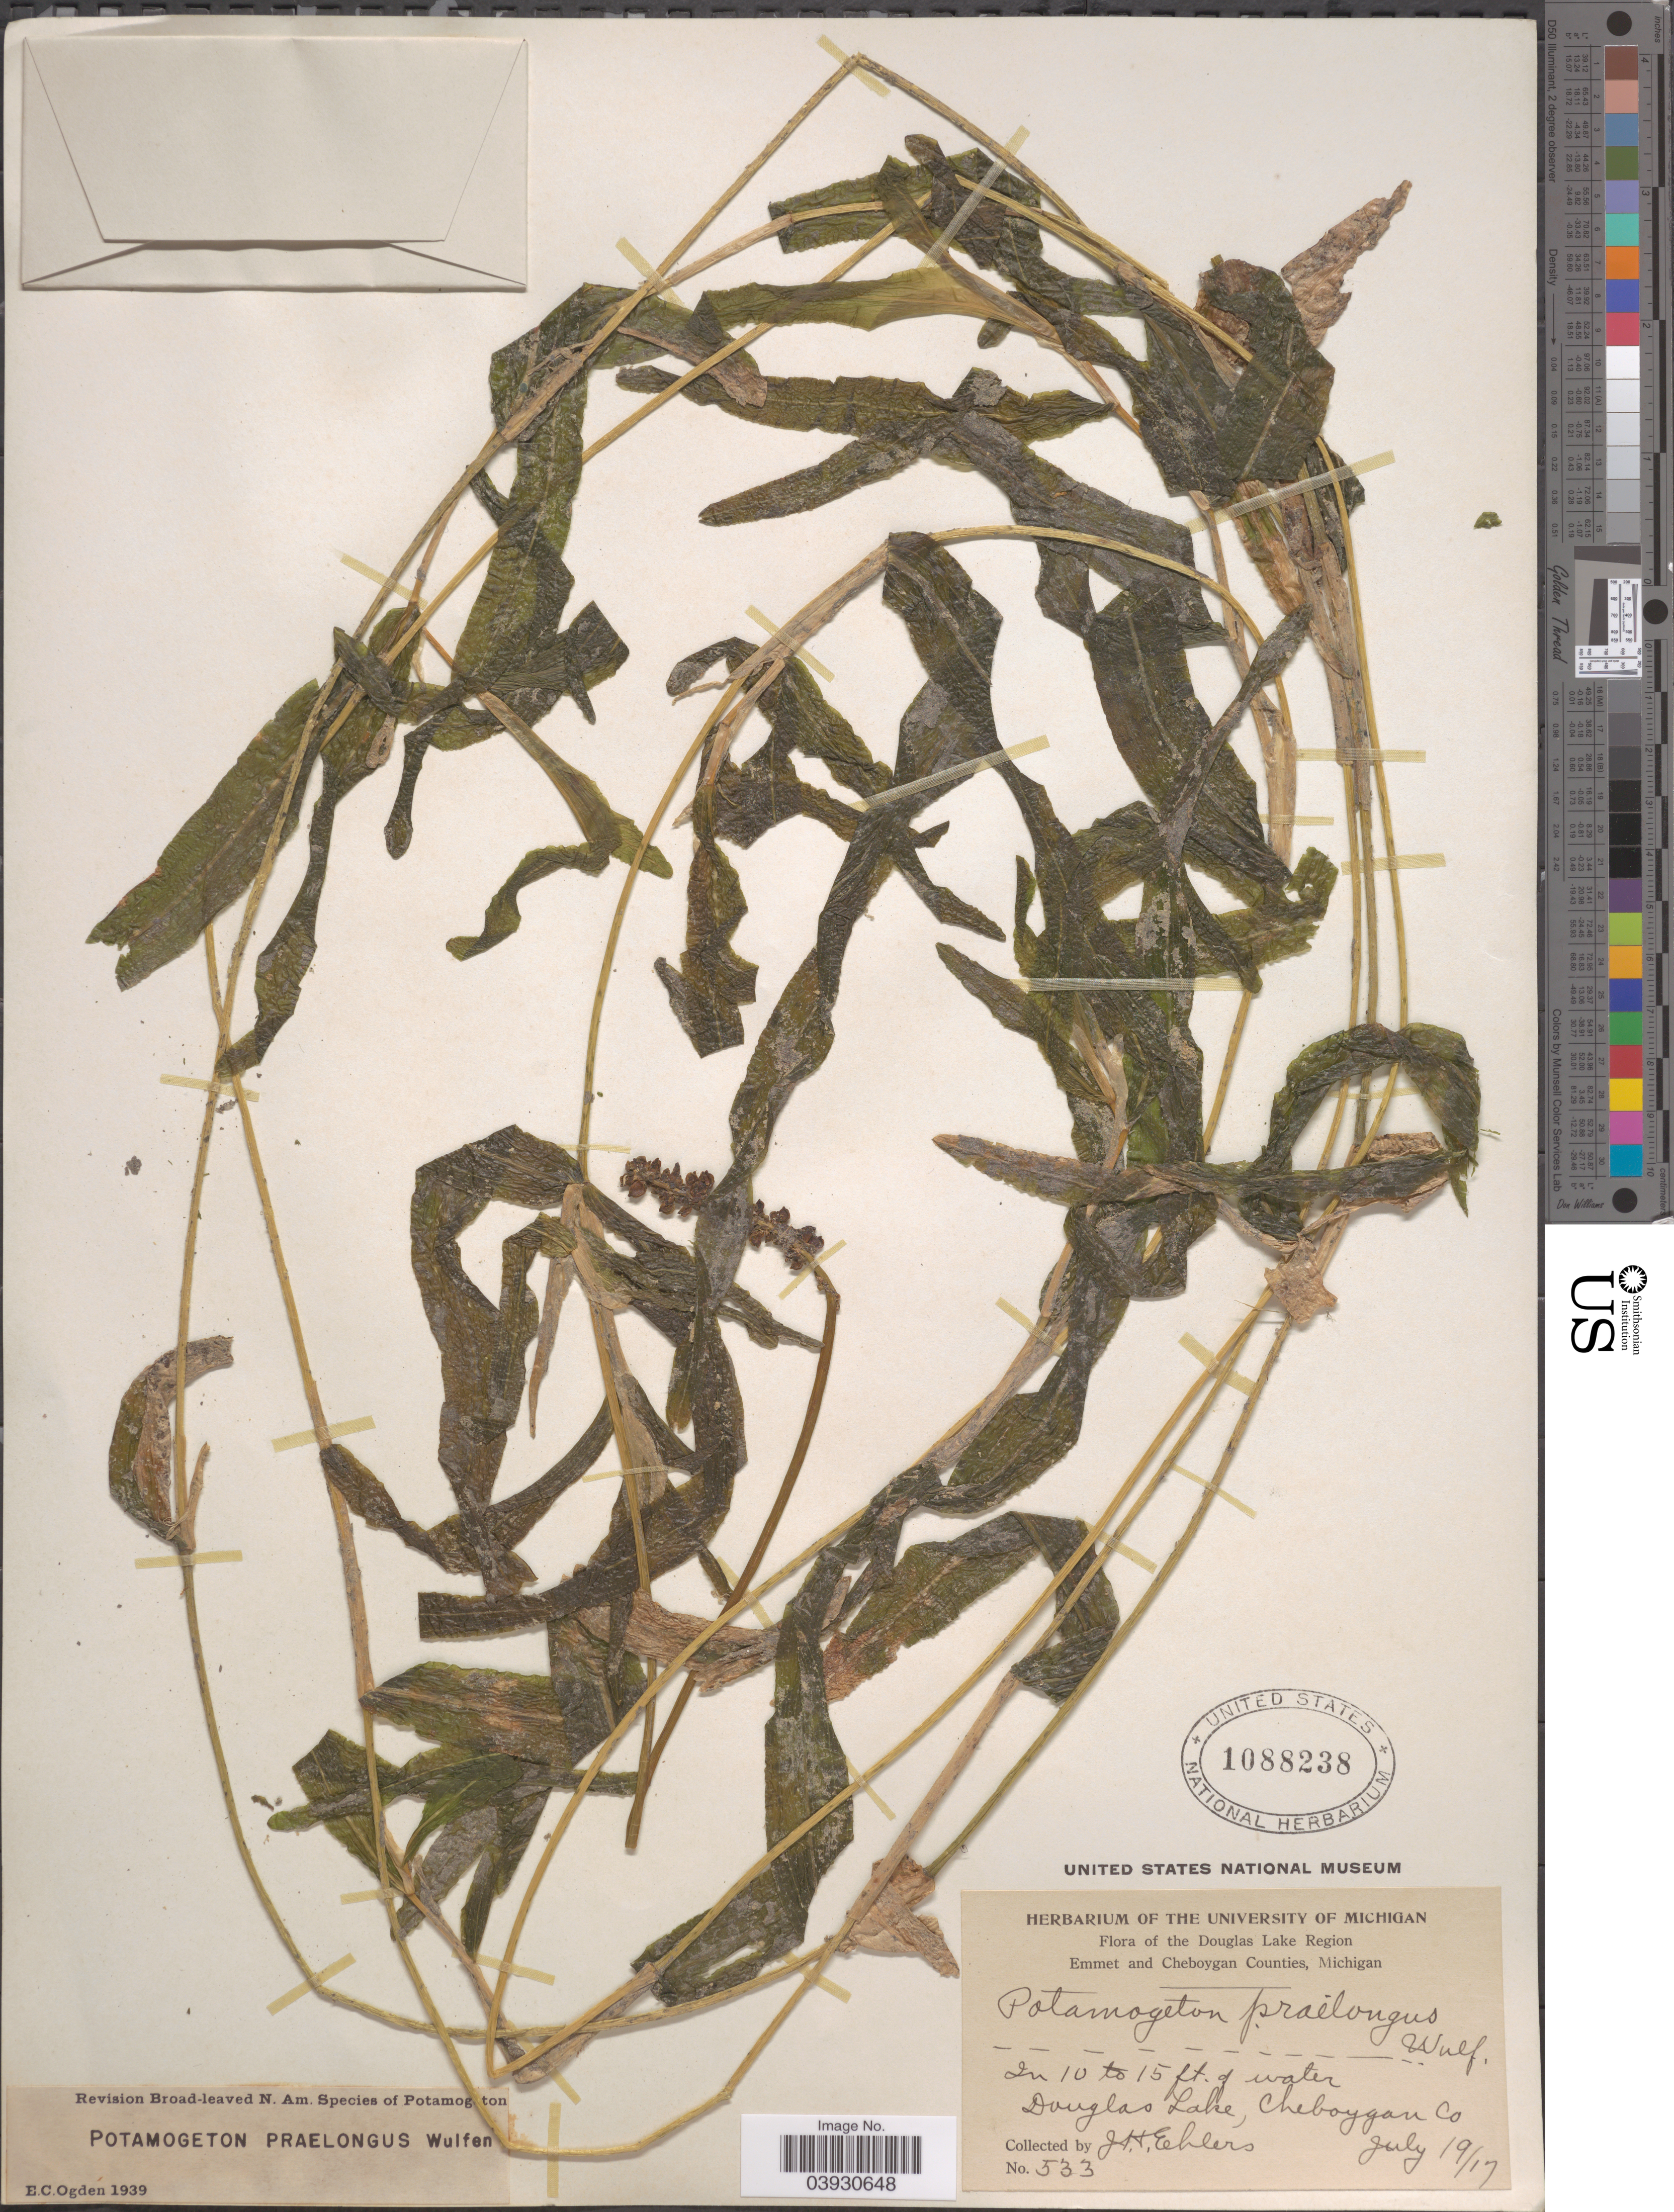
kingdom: Plantae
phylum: Tracheophyta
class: Liliopsida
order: Alismatales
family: Potamogetonaceae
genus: Potamogeton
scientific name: Potamogeton praelongus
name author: Wulfen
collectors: J. H. Ehlers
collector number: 533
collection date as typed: Transcribed d/m/y: 19/7/17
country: United States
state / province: Michigan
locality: Douglas Lake Region. Douglas Lake, Cheboygan Co.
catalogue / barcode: US 1088238